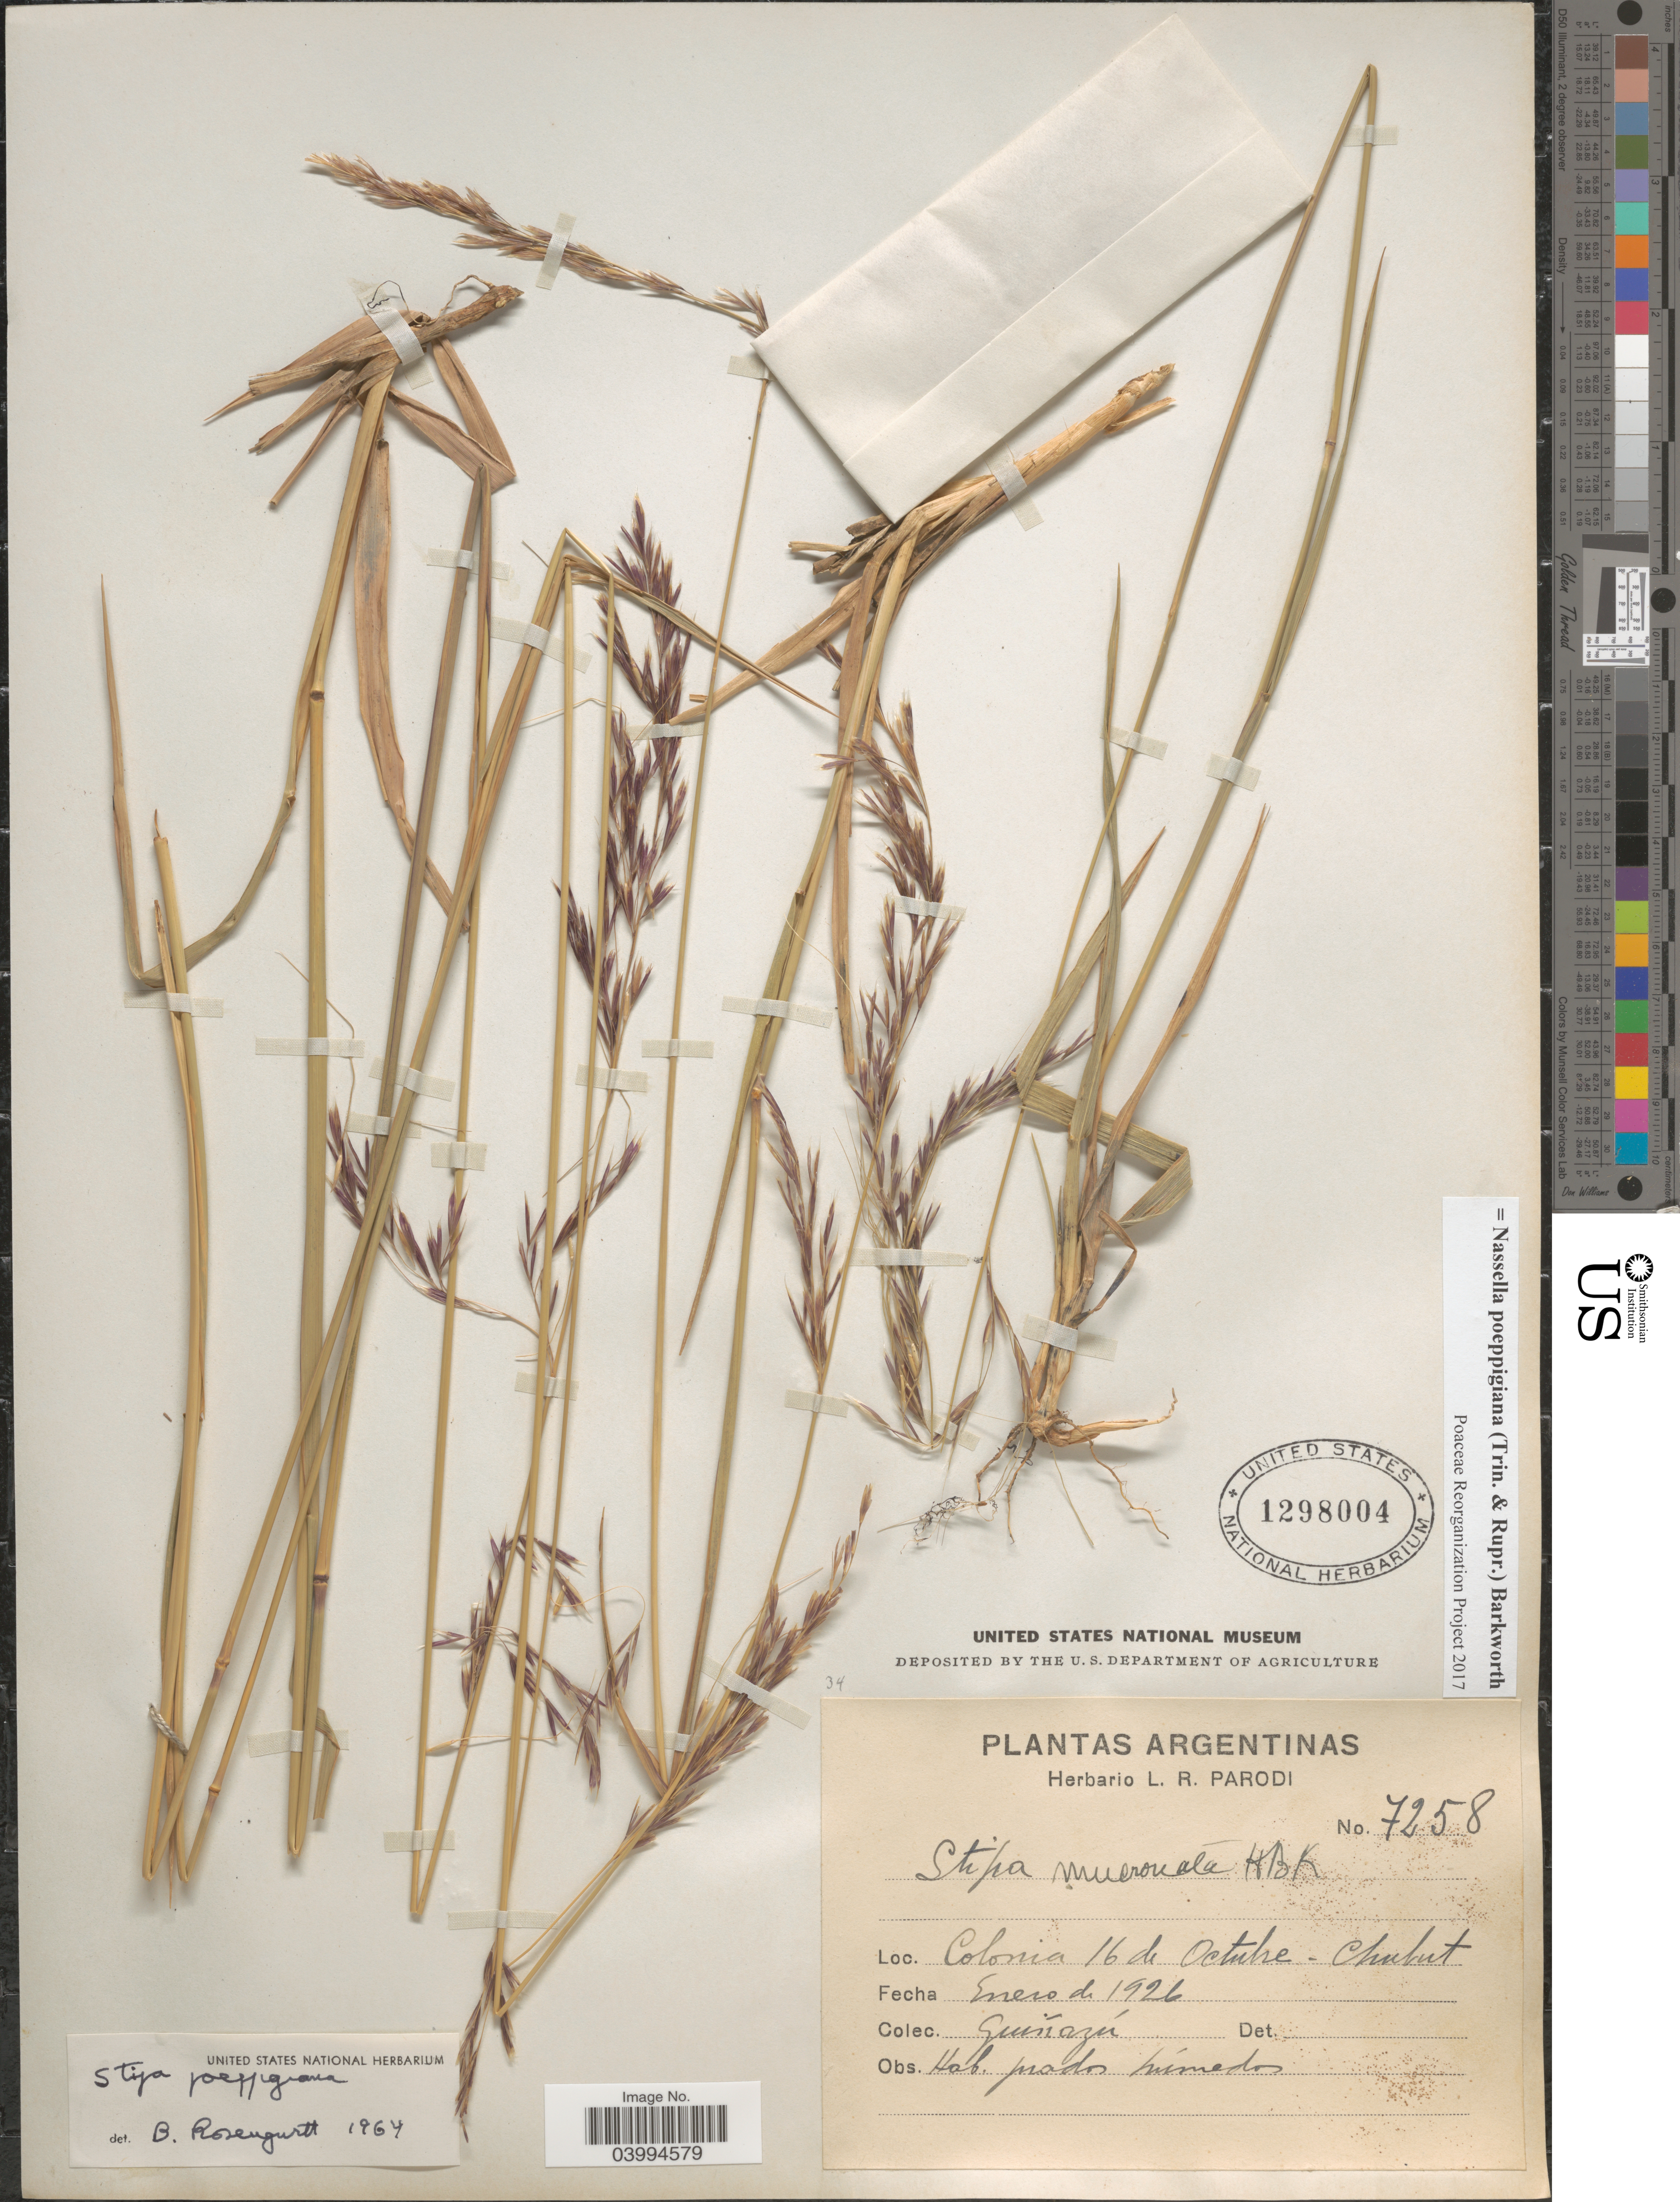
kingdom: Plantae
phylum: Tracheophyta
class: Liliopsida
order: Poales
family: Poaceae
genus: Nassella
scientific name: Nassella poeppigiana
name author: (Trin. & Rupr.) Barkworth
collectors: J. Guiñazú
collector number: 7258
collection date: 1926-01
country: Argentina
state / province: Chubut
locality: Colonia 16 de Octubre.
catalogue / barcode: US 1298004